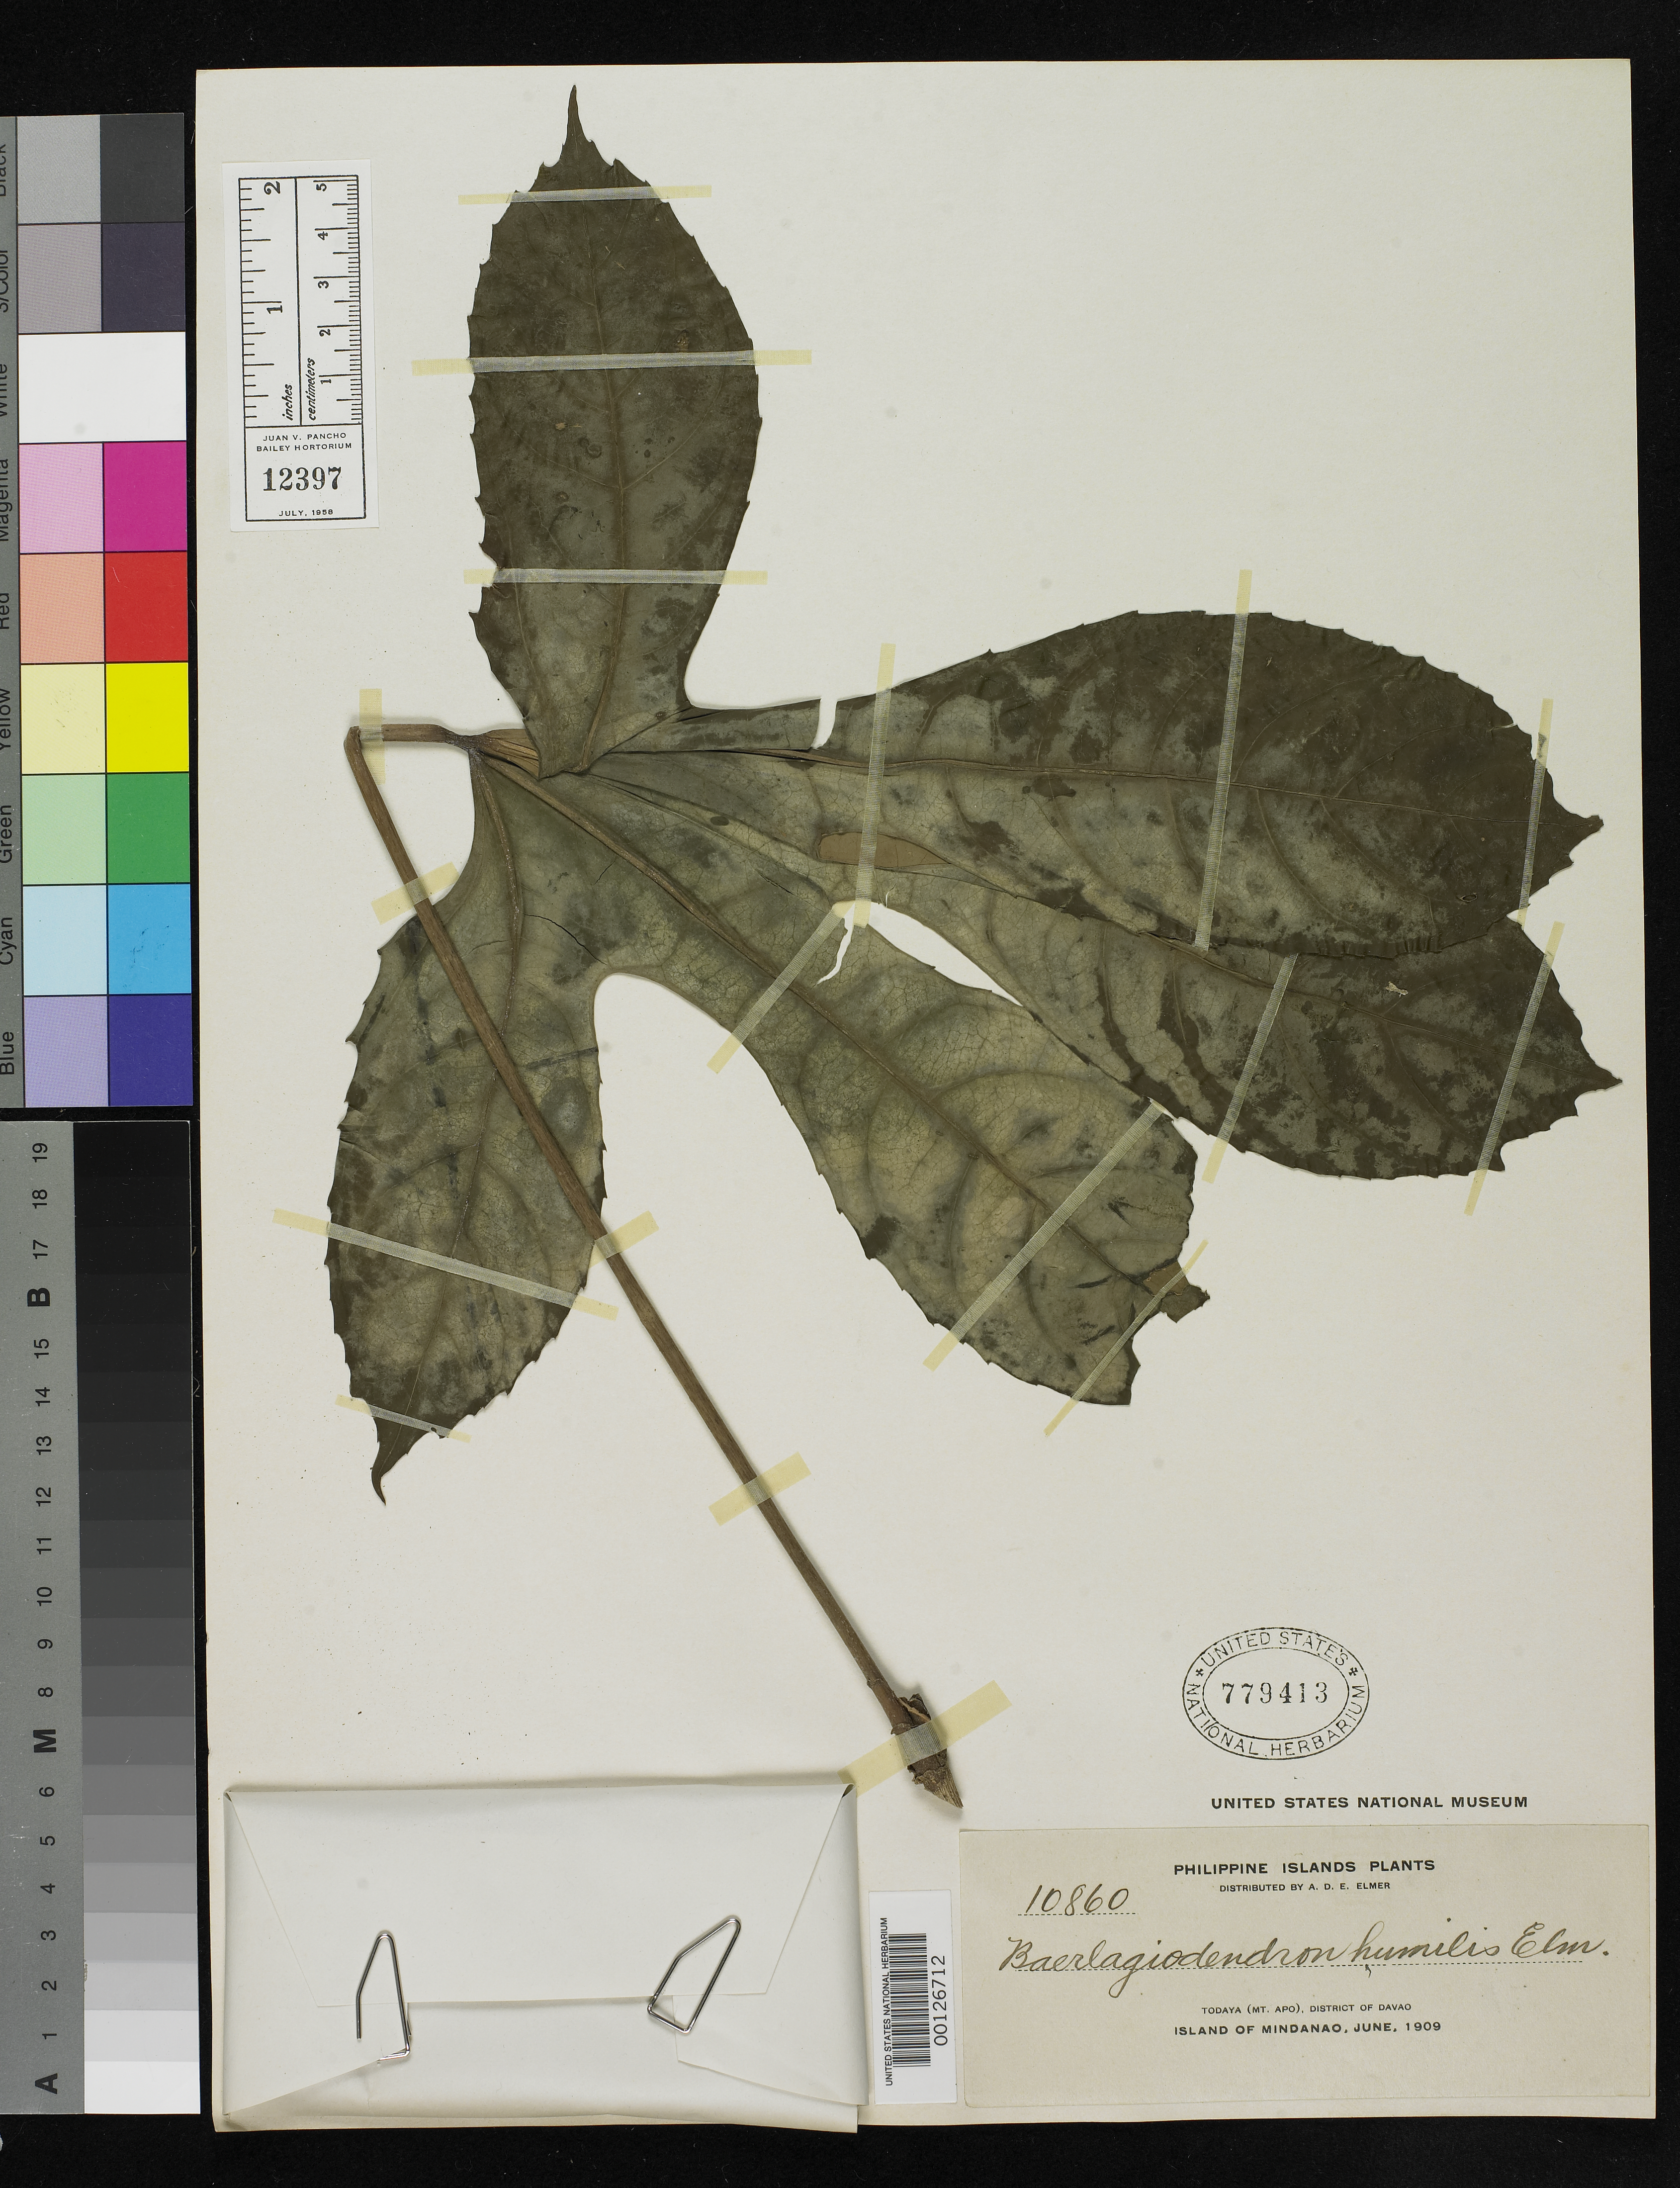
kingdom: Plantae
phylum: Tracheophyta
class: Magnoliopsida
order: Apiales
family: Araliaceae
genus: Boerlagiodendron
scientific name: Boerlagiodendron humilis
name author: Elmer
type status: Isotype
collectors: A. D. E. Elmer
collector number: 10860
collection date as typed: Jun 1909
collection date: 1909-06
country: Philippines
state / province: Davao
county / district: Davao del Sur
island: Mindanao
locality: Todaya (Mt. Apo).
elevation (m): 991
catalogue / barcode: US 779413